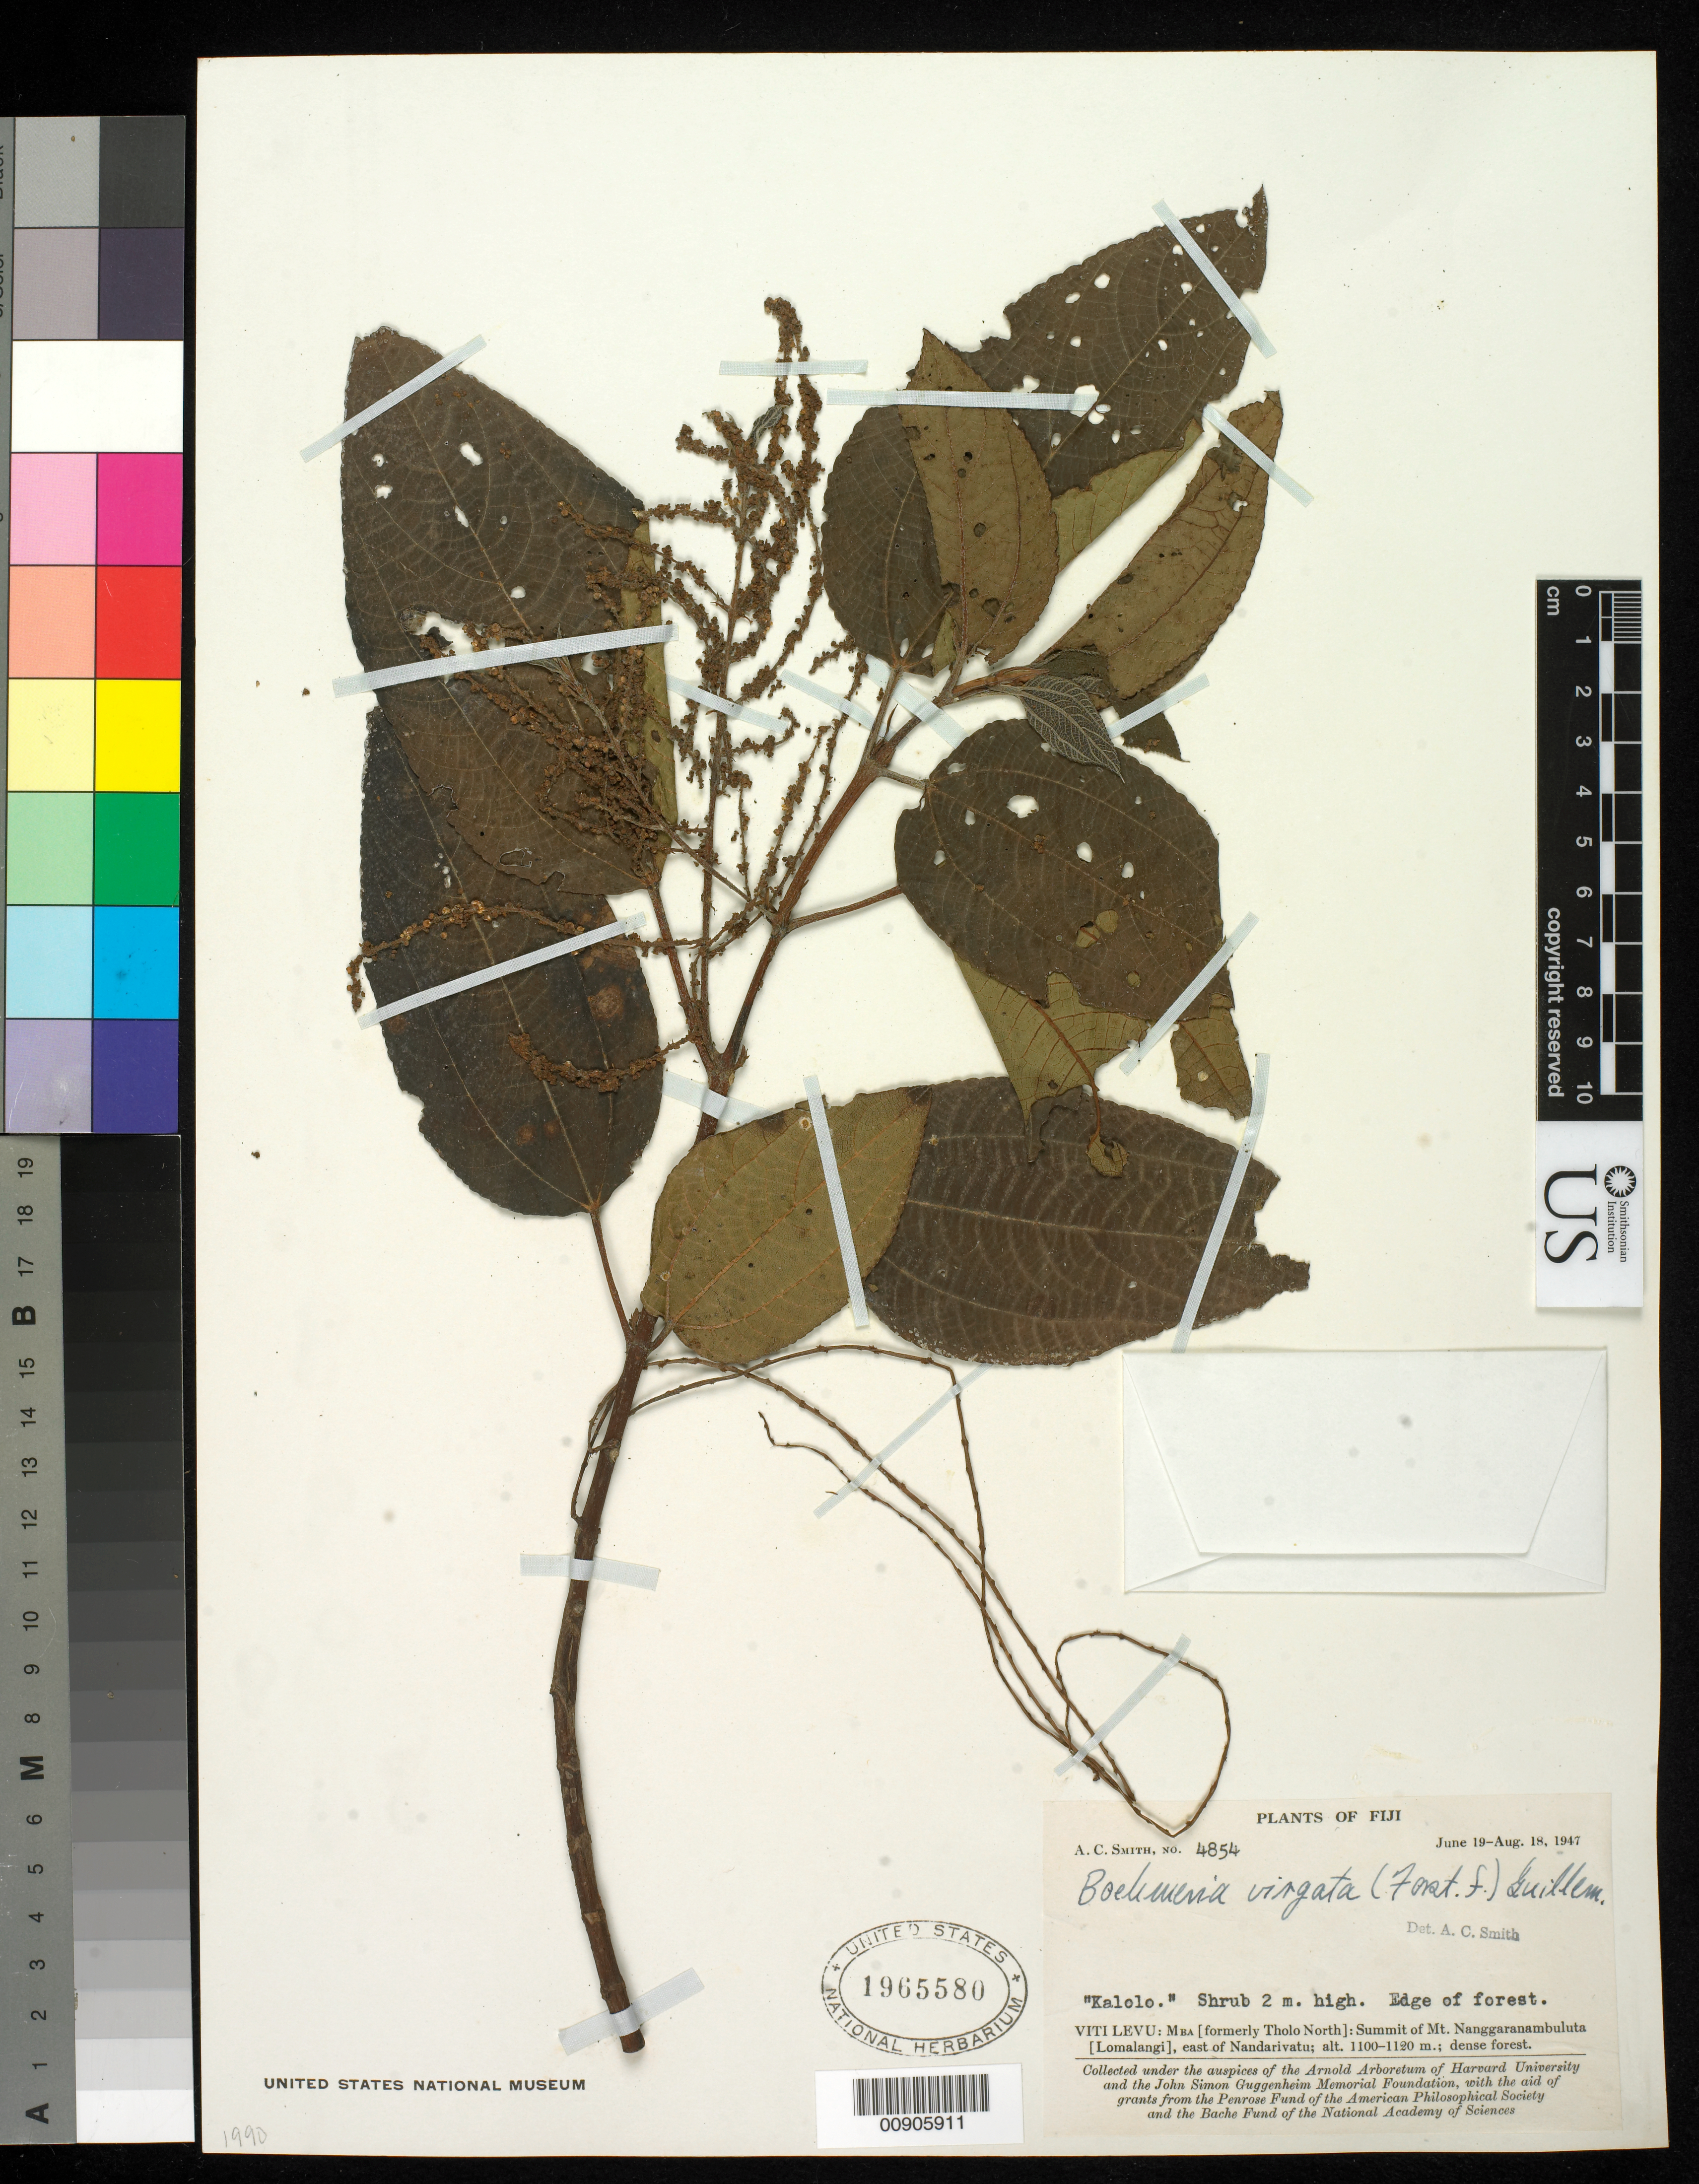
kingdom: Plantae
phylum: Tracheophyta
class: Magnoliopsida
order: Rosales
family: Urticaceae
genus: Boehmeria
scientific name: Boehmeria virgata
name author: (G. Forst.) Guill.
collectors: C. A. Smith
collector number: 4854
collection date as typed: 19 Jun 1947 to 18 Aug 1947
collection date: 1947-06-19/1947-08-18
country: Fiji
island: Viti Levu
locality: Mba (formerly Tholo North): Summit of Mt. Nanggaranambuluta (Lomalangi), east of Nandarivatu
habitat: dense forest, edge of forest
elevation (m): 1100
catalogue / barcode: US 1965580